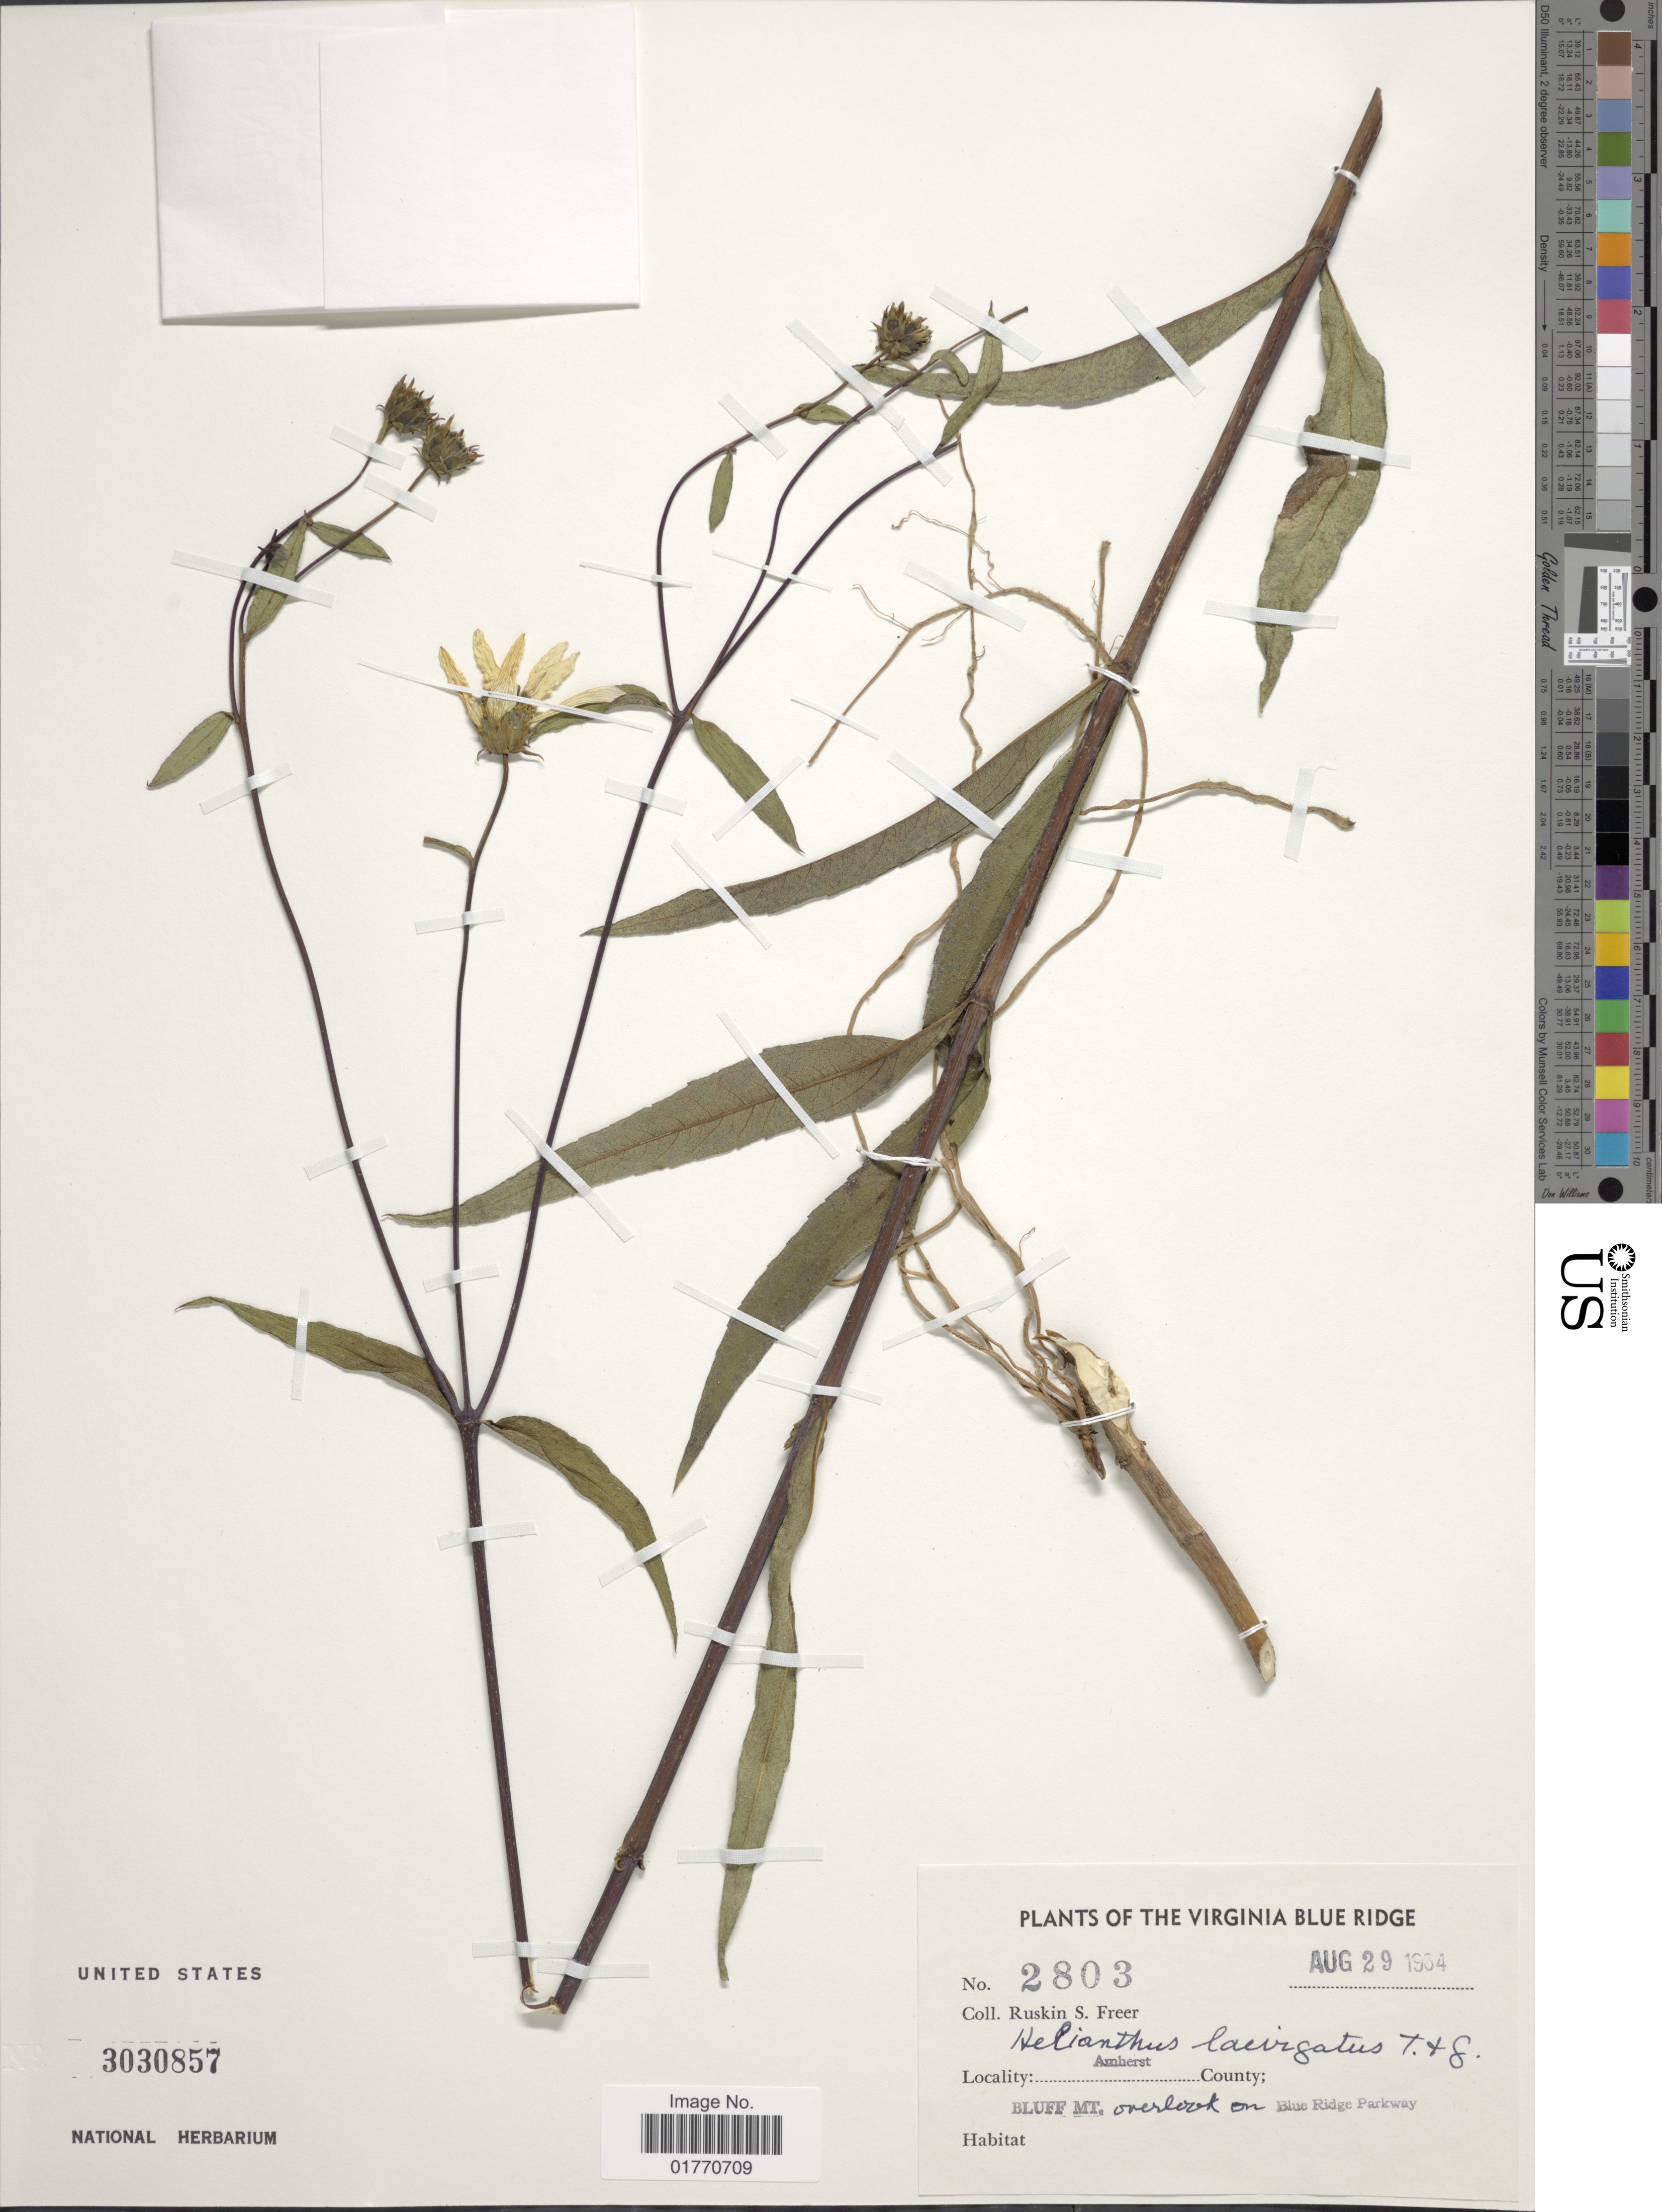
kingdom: Plantae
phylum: Tracheophyta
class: Magnoliopsida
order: Asterales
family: Asteraceae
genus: Helianthus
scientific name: Helianthus laevigatus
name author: Torr. & A. Gray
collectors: R. Freer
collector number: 2803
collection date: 1934-08-29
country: United States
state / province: Virginia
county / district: Amherst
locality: The Virginia Blue Ridge, Amherst County, Bluff Mt. overlook on Blue Ridge Parkway.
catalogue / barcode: US 3030857